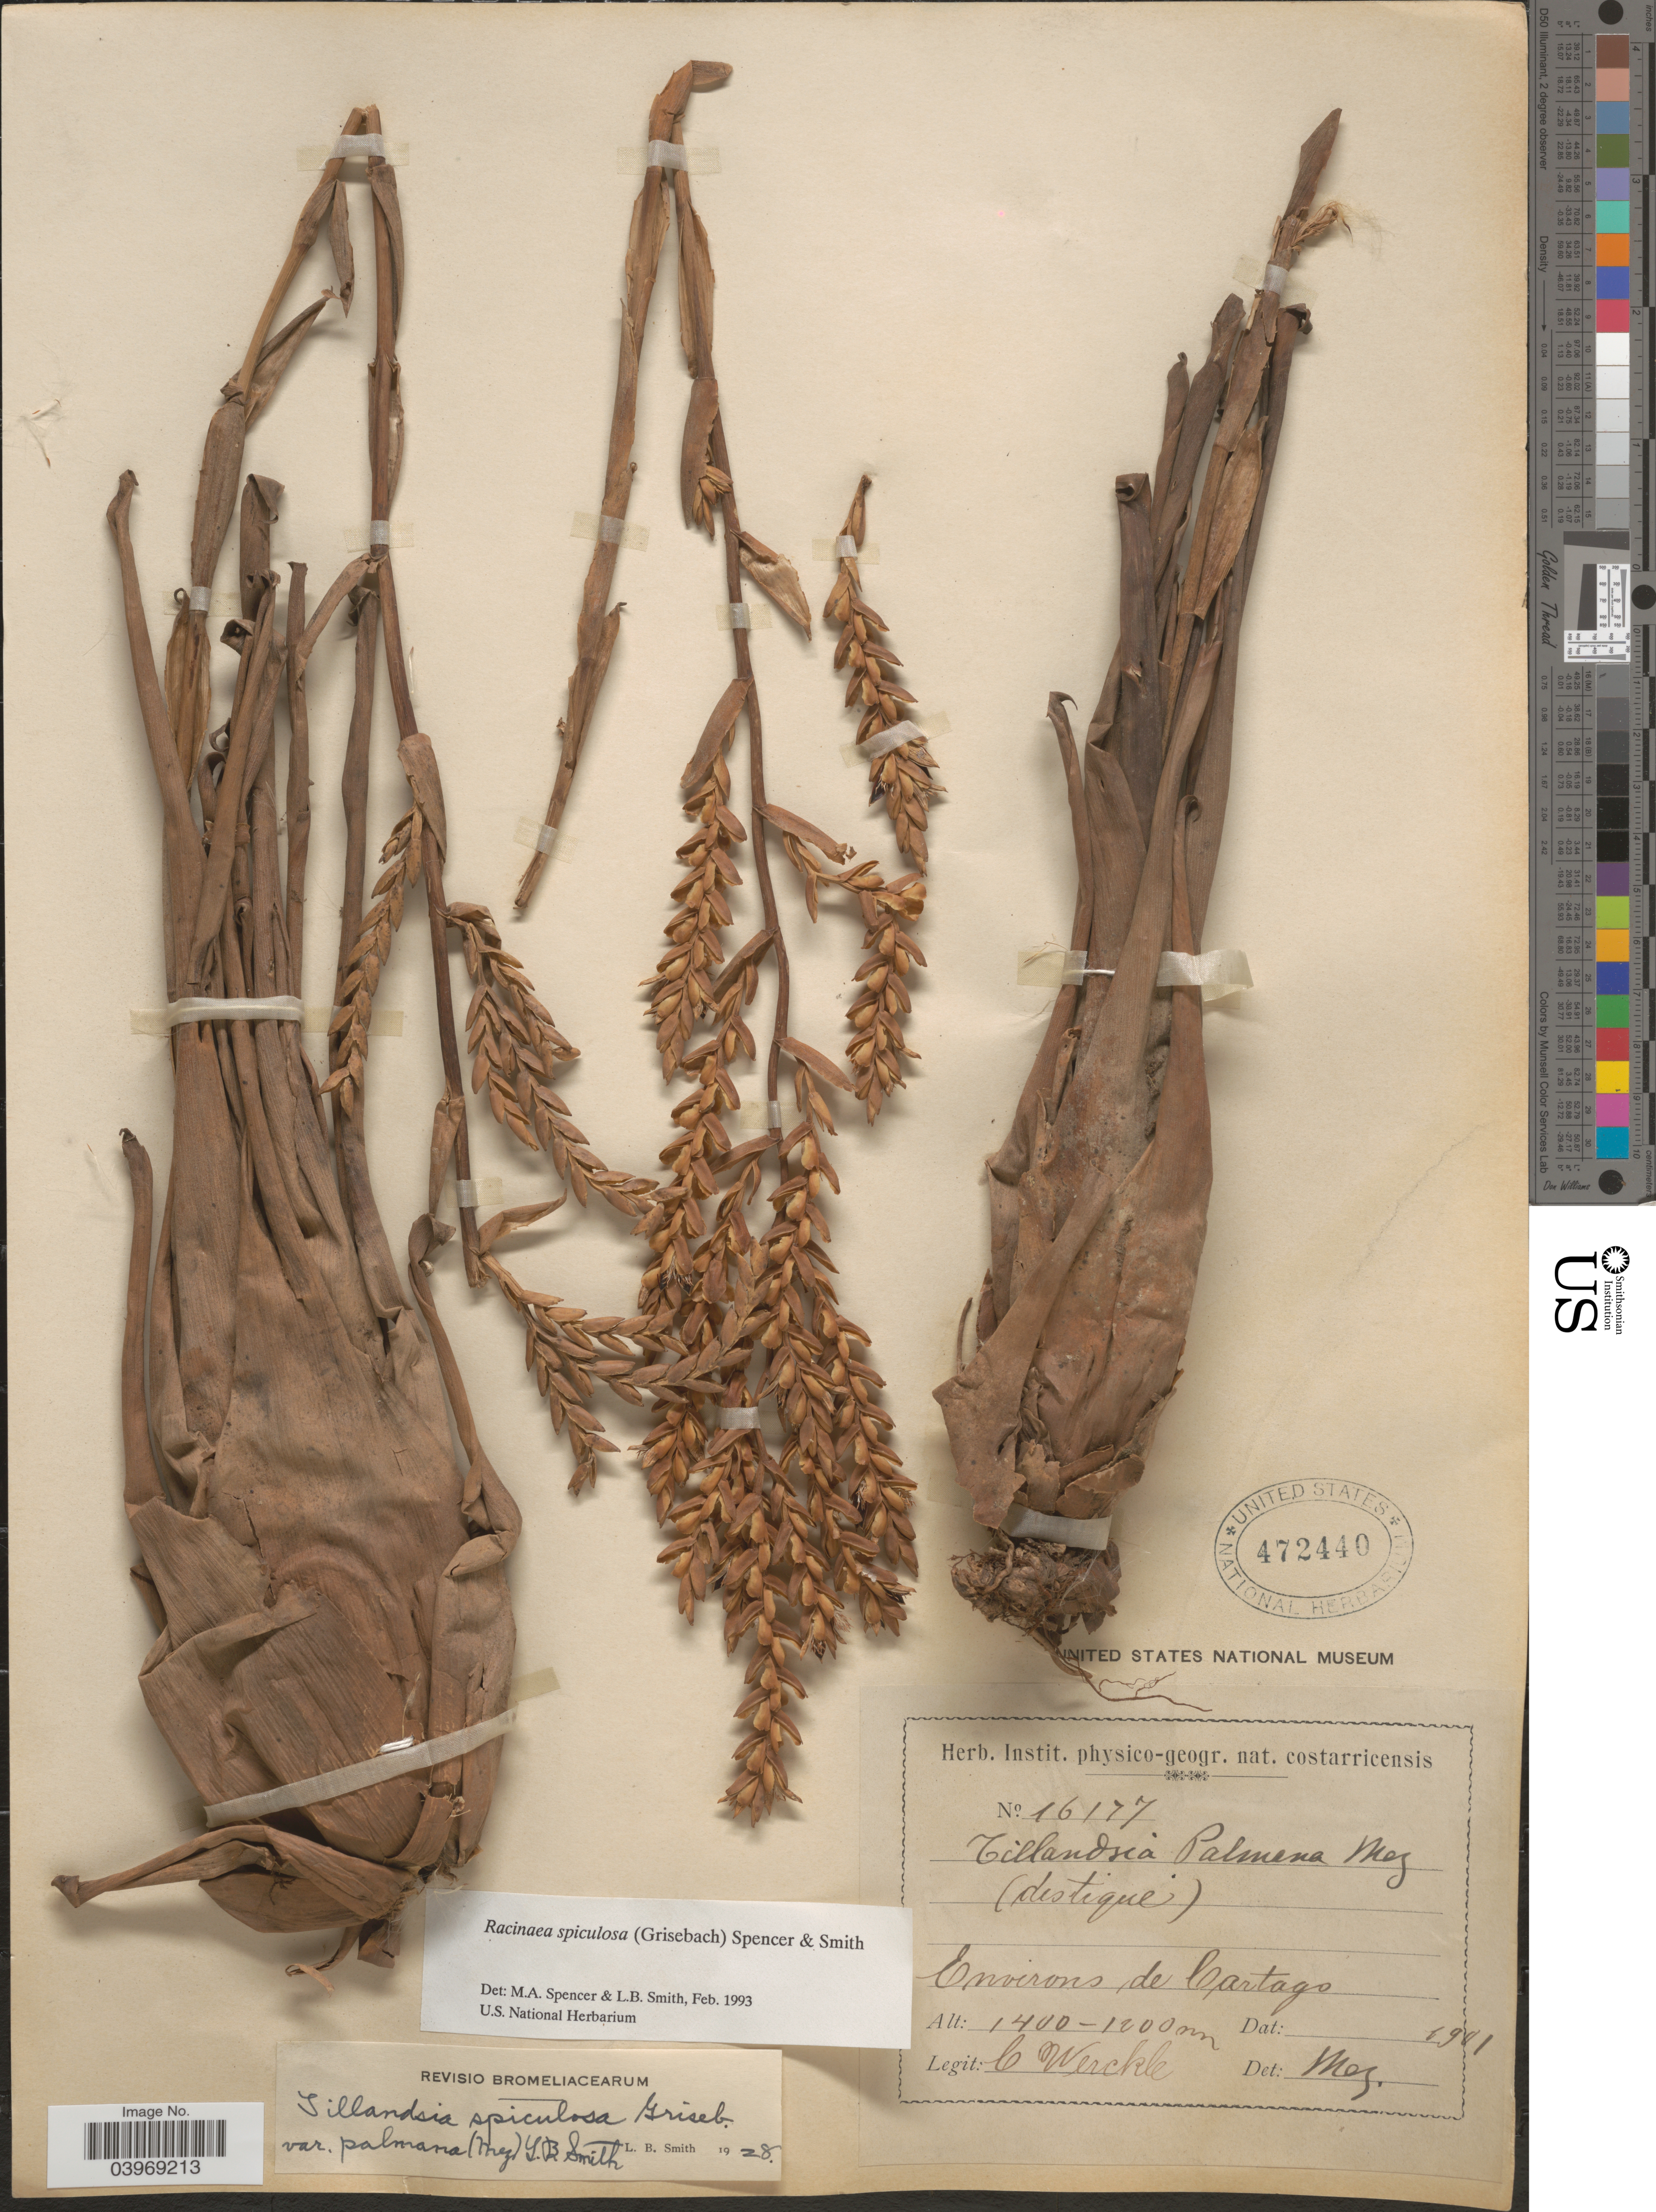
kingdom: Plantae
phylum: Tracheophyta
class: Liliopsida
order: Poales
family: Bromeliaceae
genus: Racinaea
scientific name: Racinaea spiculosa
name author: (Griseb.) M.A. Spencer & L.B. Sm.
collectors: C. Wercklé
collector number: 16177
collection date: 1901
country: Costa Rica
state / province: Cartago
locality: Environs de Cartago.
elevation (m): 1200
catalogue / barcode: US 472440